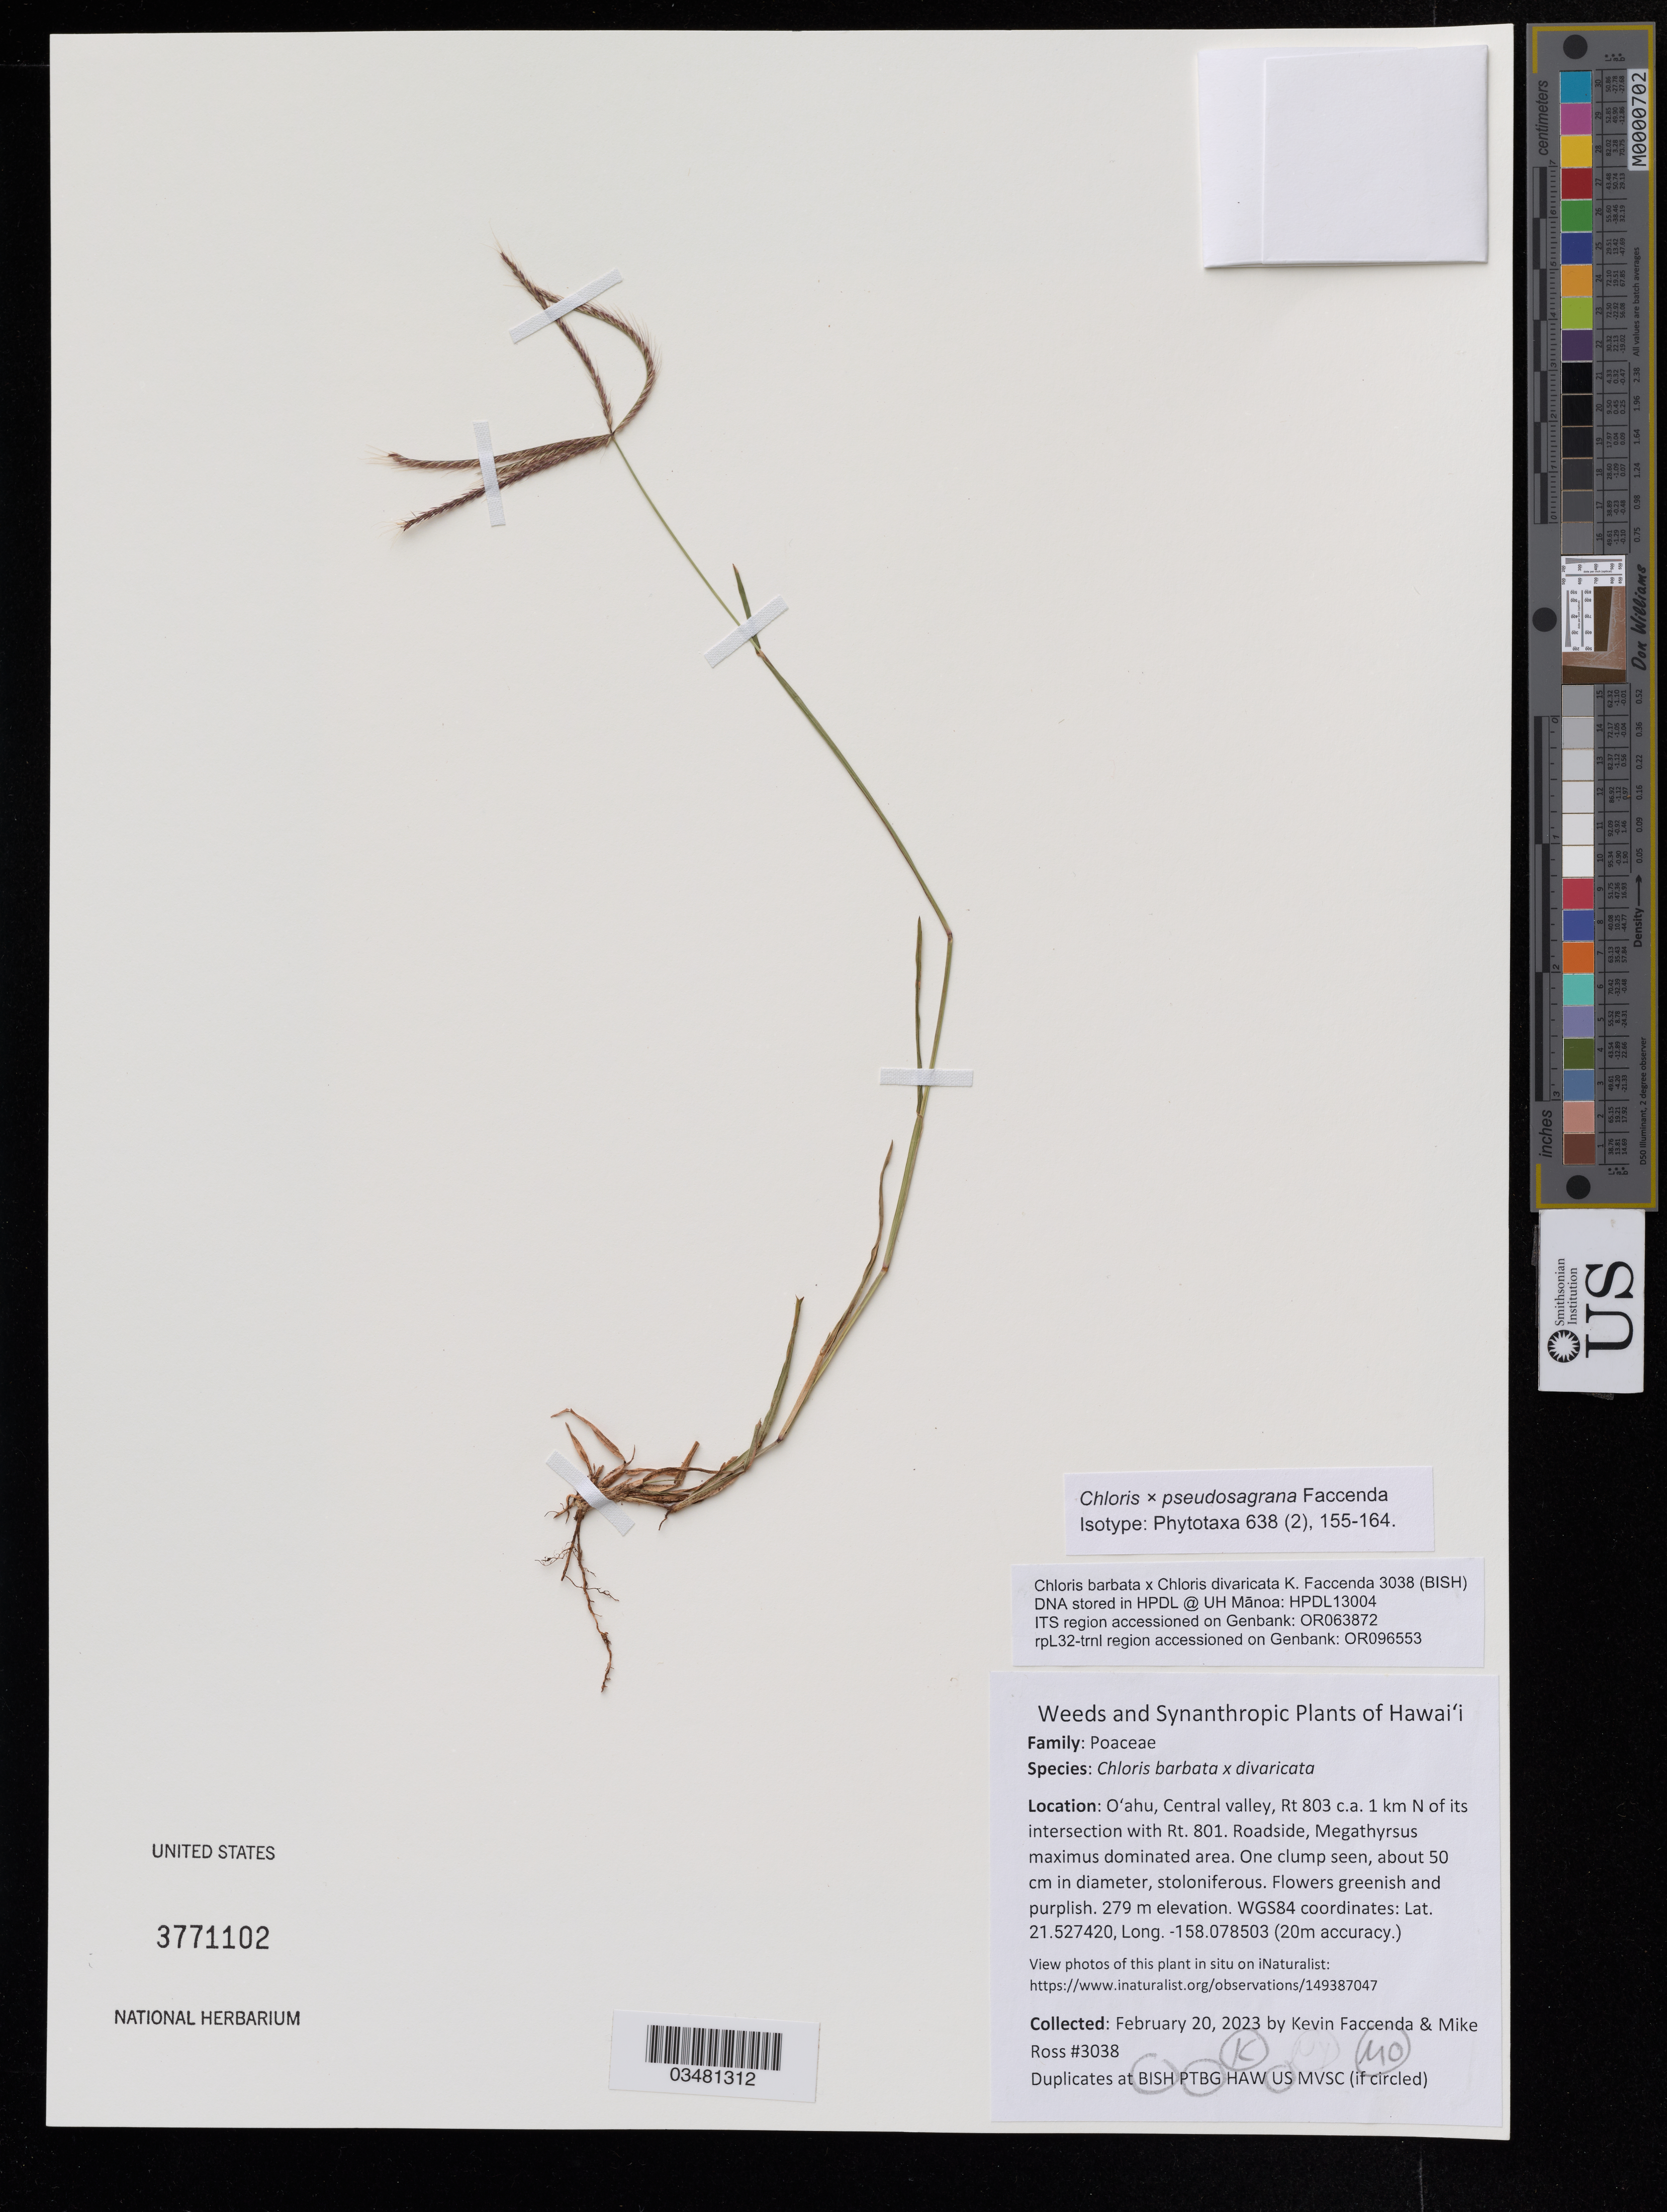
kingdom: Plantae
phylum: Tracheophyta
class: Liliopsida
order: Poales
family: Poaceae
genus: Chloris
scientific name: Chloris x pseudosagrana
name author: Faccenda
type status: Isotype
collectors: K. Faccenda & M. Ross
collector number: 3038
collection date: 2023-02-20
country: United States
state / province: Hawaii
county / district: Honolulu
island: Oahu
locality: O'ahu. Central valley, Rt 803 c.a. 1 km N of its intersection with Rt 801.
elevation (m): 279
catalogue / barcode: US 3771102